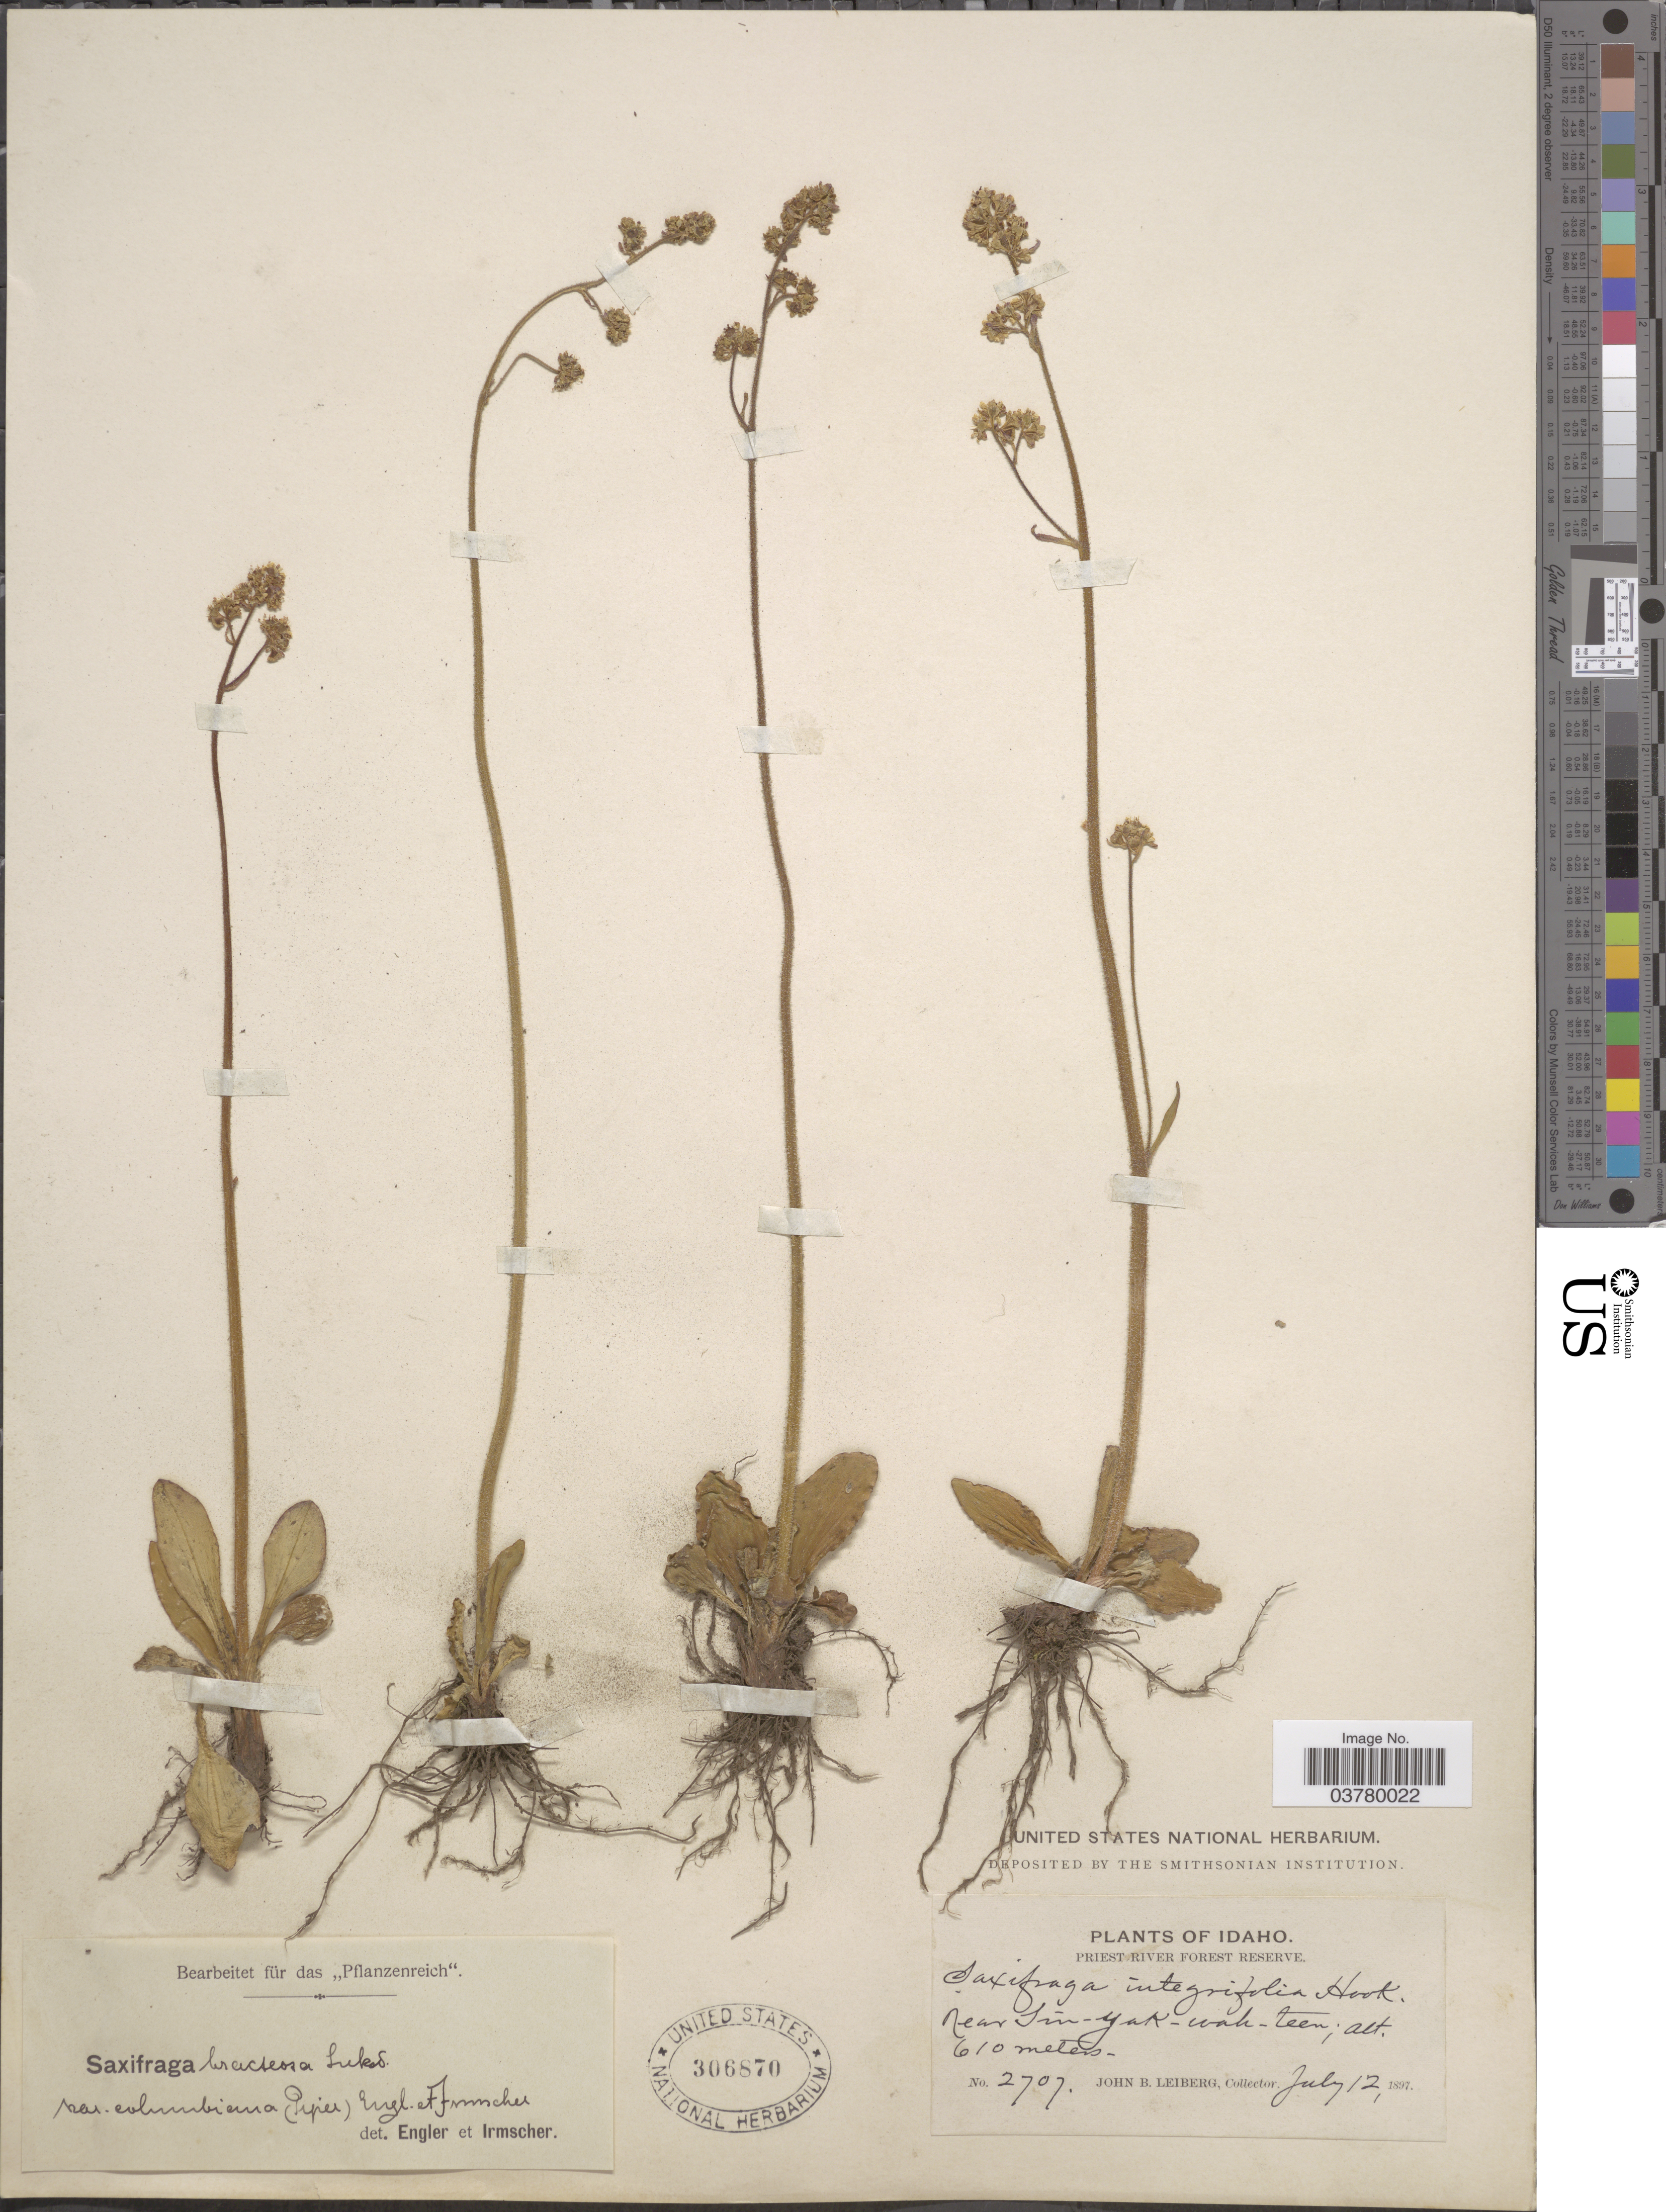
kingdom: Plantae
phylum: Tracheophyta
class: Magnoliopsida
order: Saxifragales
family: Saxifragaceae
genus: Micranthes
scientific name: Micranthes nidifica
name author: (Greene) Small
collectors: J. B. Leiberg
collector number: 2707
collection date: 1897-07-12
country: United States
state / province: Idaho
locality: Priest River Forest Reserve. Near Sin -Yak - wah - teen.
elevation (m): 610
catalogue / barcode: US 306870